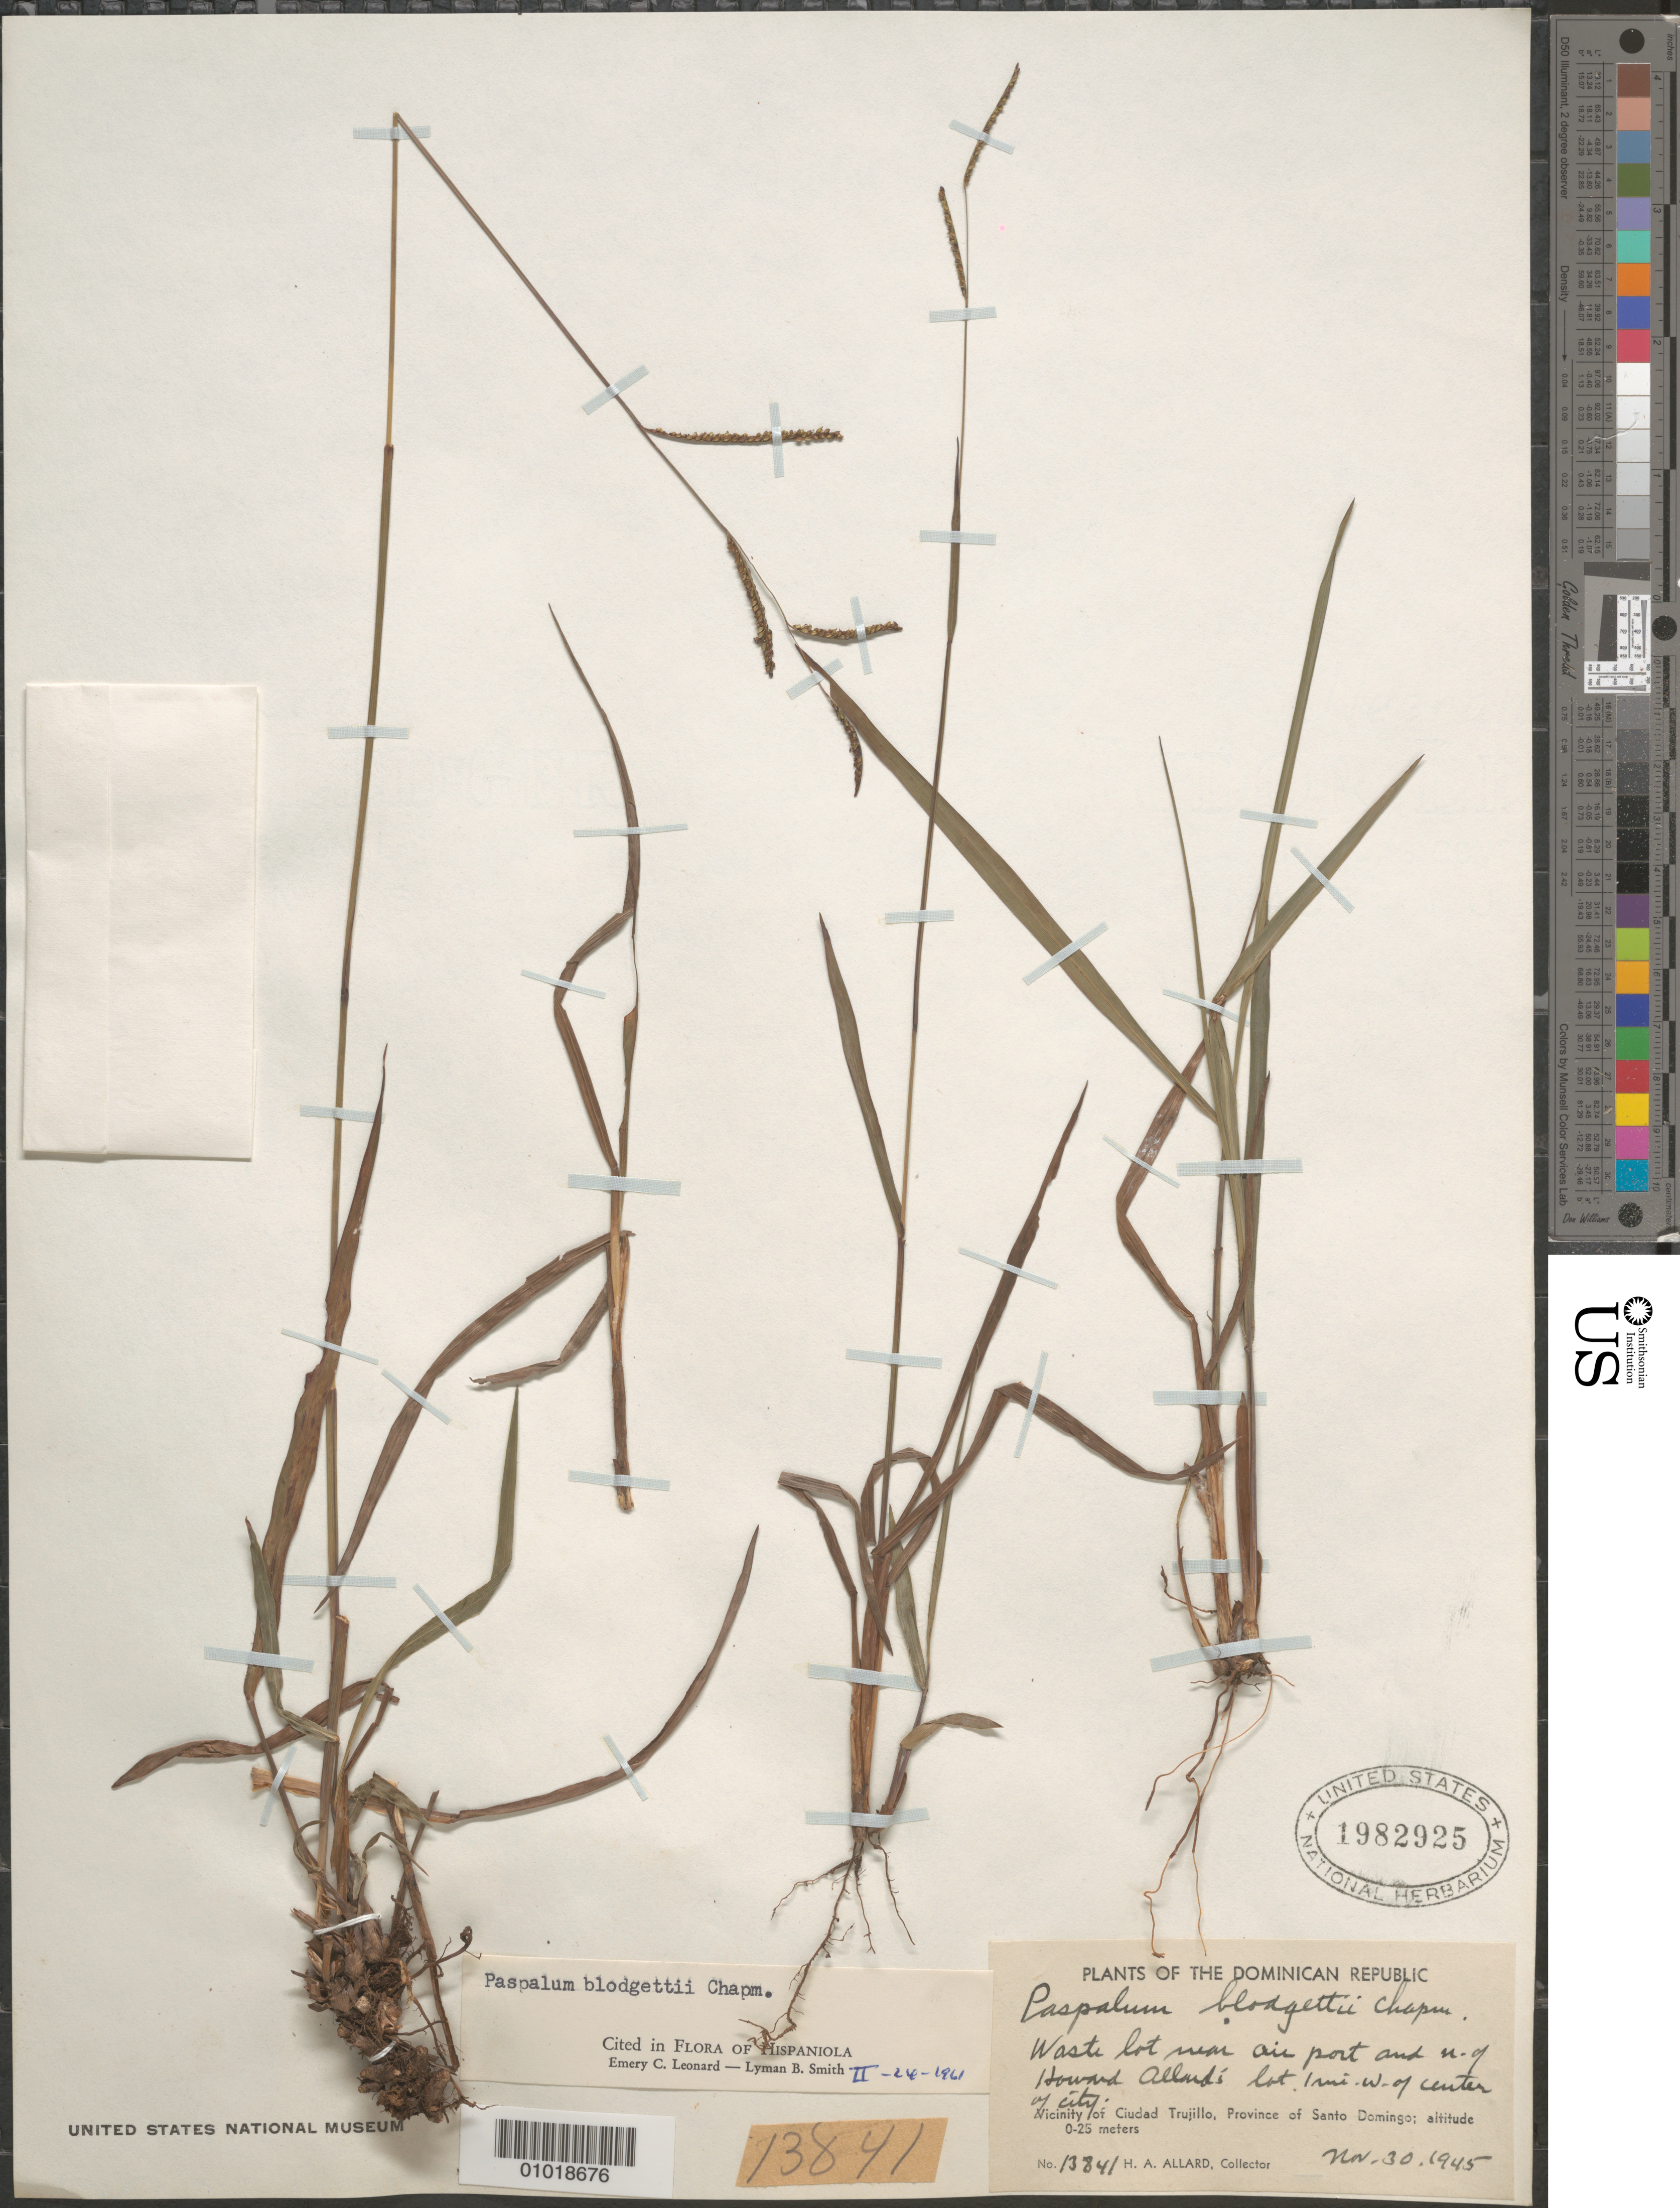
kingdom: Plantae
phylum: Tracheophyta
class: Liliopsida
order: Poales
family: Poaceae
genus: Paspalum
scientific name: Paspalum blodgettii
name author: Chapm.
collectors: H. A. Allard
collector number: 13841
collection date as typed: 29 Nov 1945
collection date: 1945-11-29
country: Dominican Republic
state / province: Distrito Nacional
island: Hispaniola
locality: Waste lot near airport and W of Howard Allard's lot 1 mi W of center of city; Vic. of Ciudad Trujillo, Prov. of Santo Domingo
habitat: waste lot near airport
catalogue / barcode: US 1982925